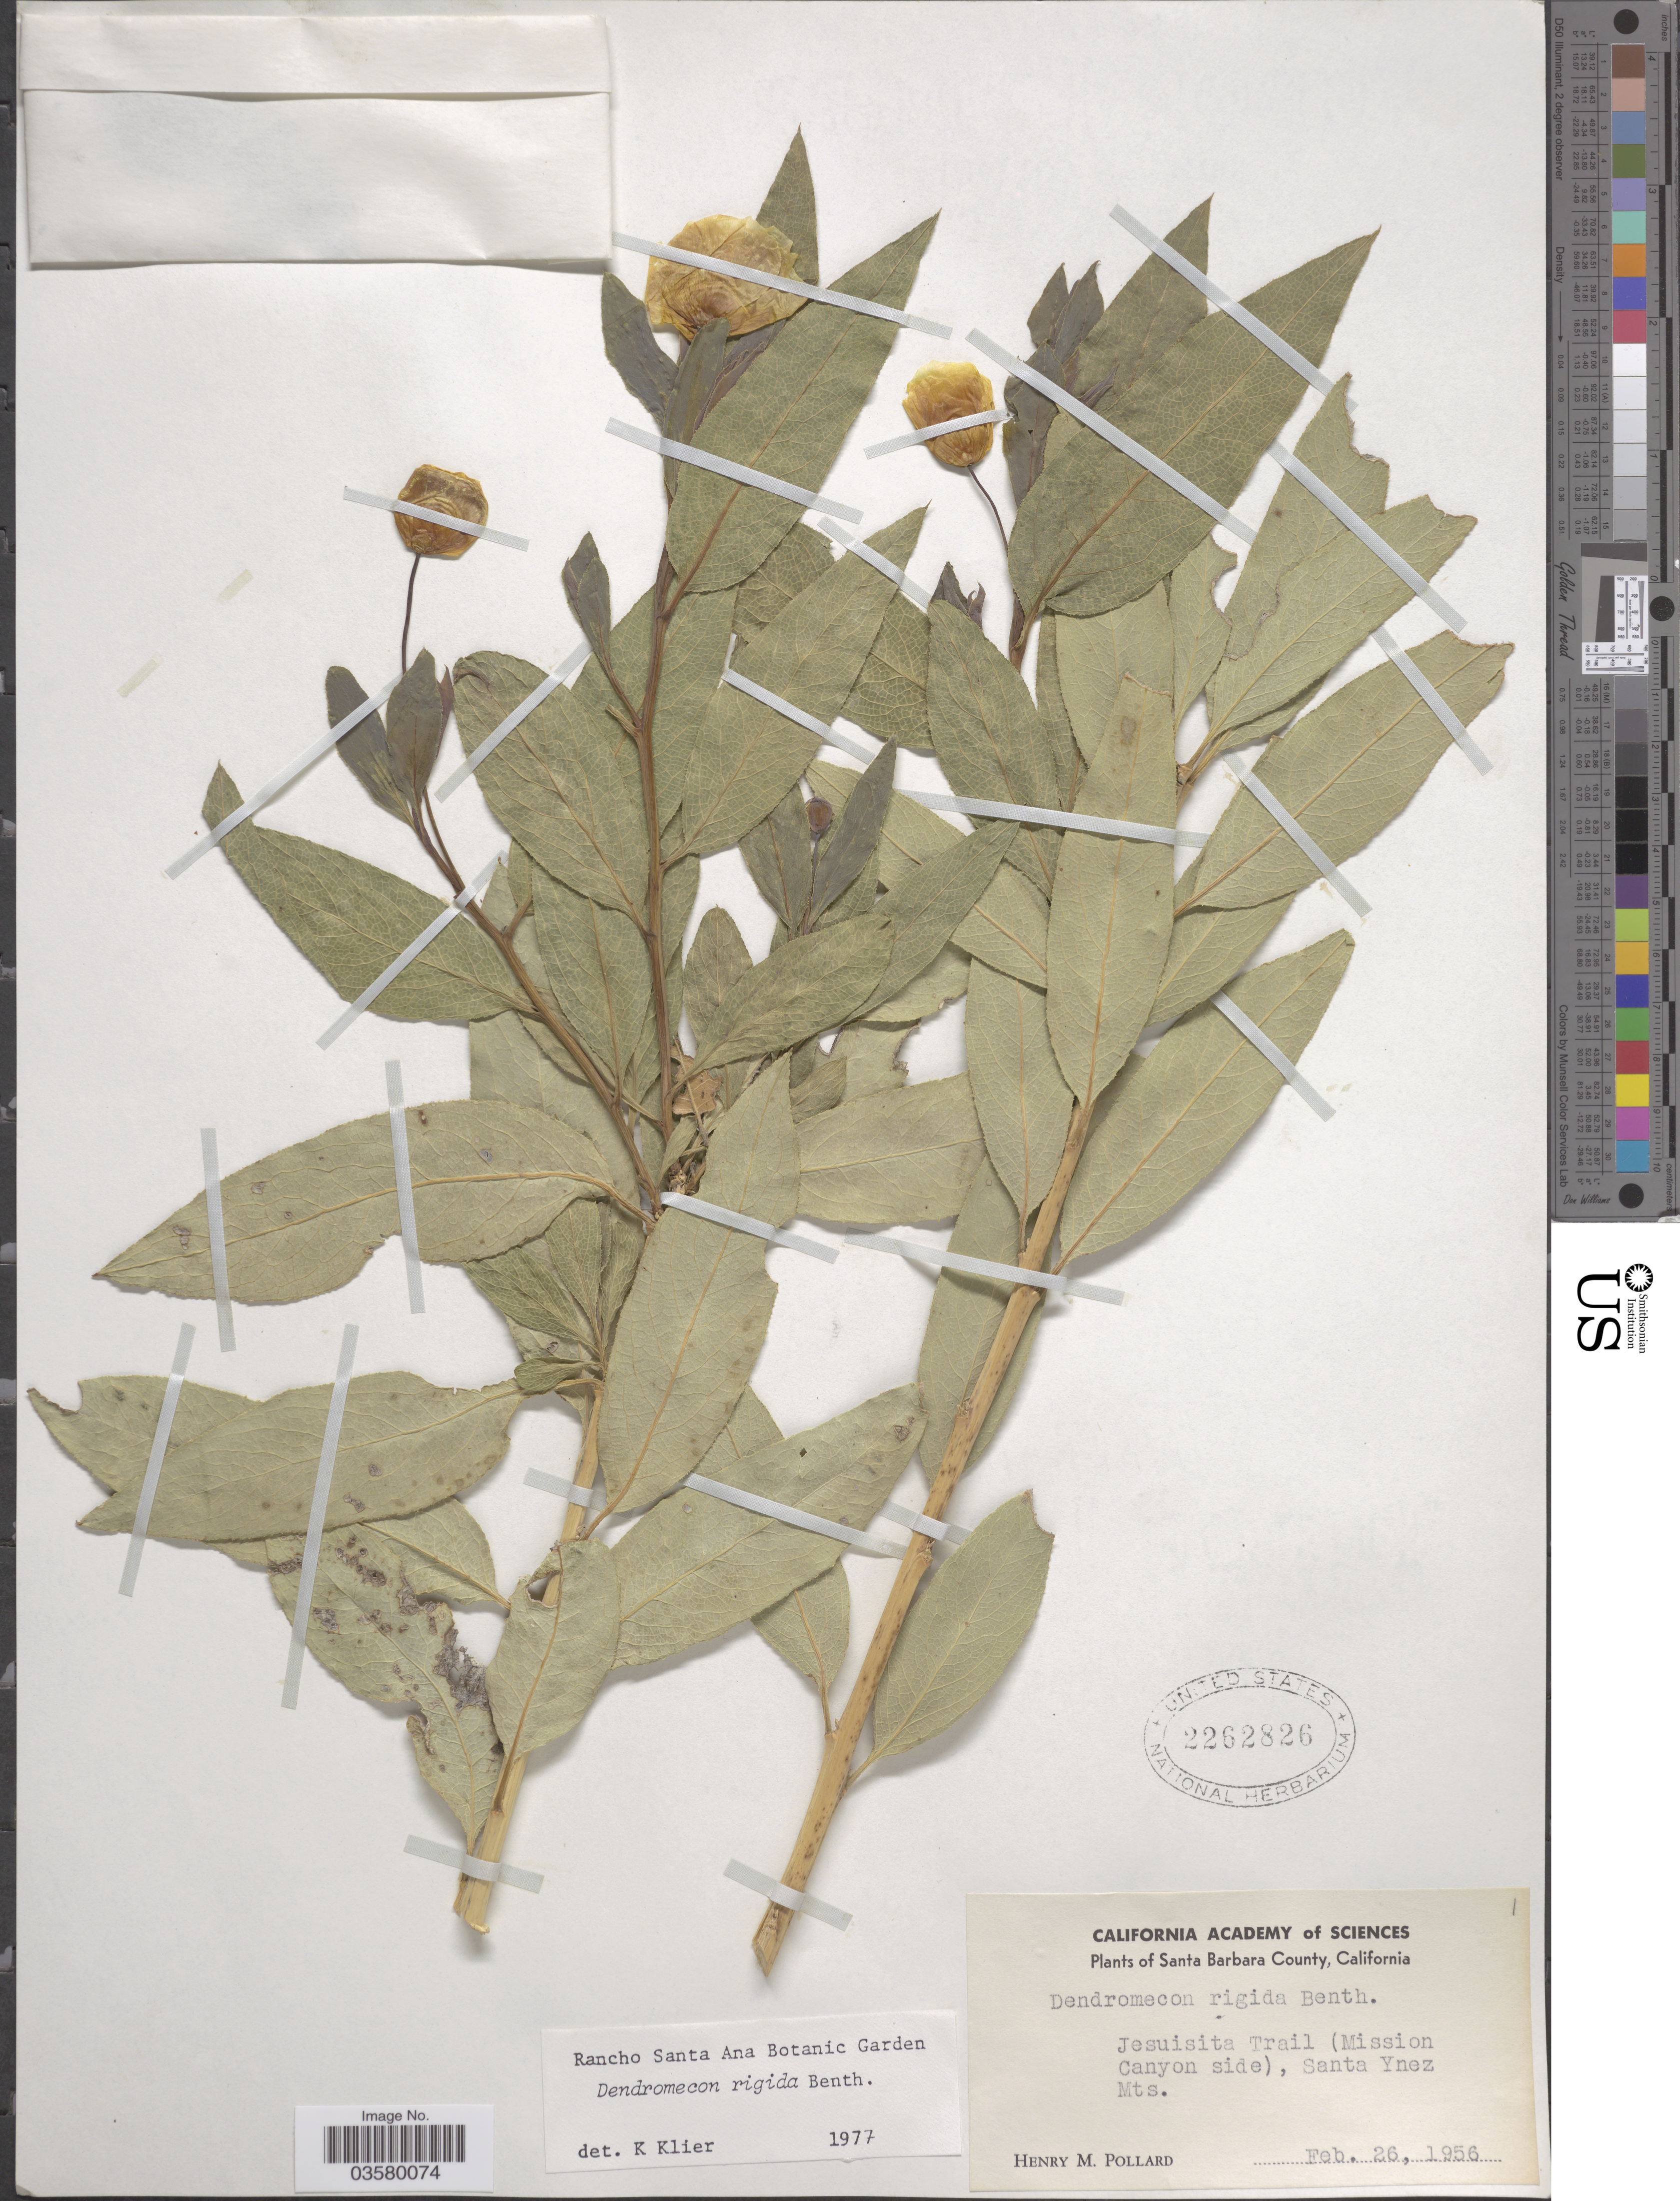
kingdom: Plantae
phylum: Tracheophyta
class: Magnoliopsida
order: Ranunculales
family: Papaveraceae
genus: Dendromecon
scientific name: Dendromecon rigida subsp. rigida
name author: Benth.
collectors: H. M. Pollard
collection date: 1956-02-26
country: United States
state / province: California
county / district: Santa Barbara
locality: Santa Barbara County. Jesuisita Trail (Mission Canyon side), Santa Ynez Mts.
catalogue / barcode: US 2262826